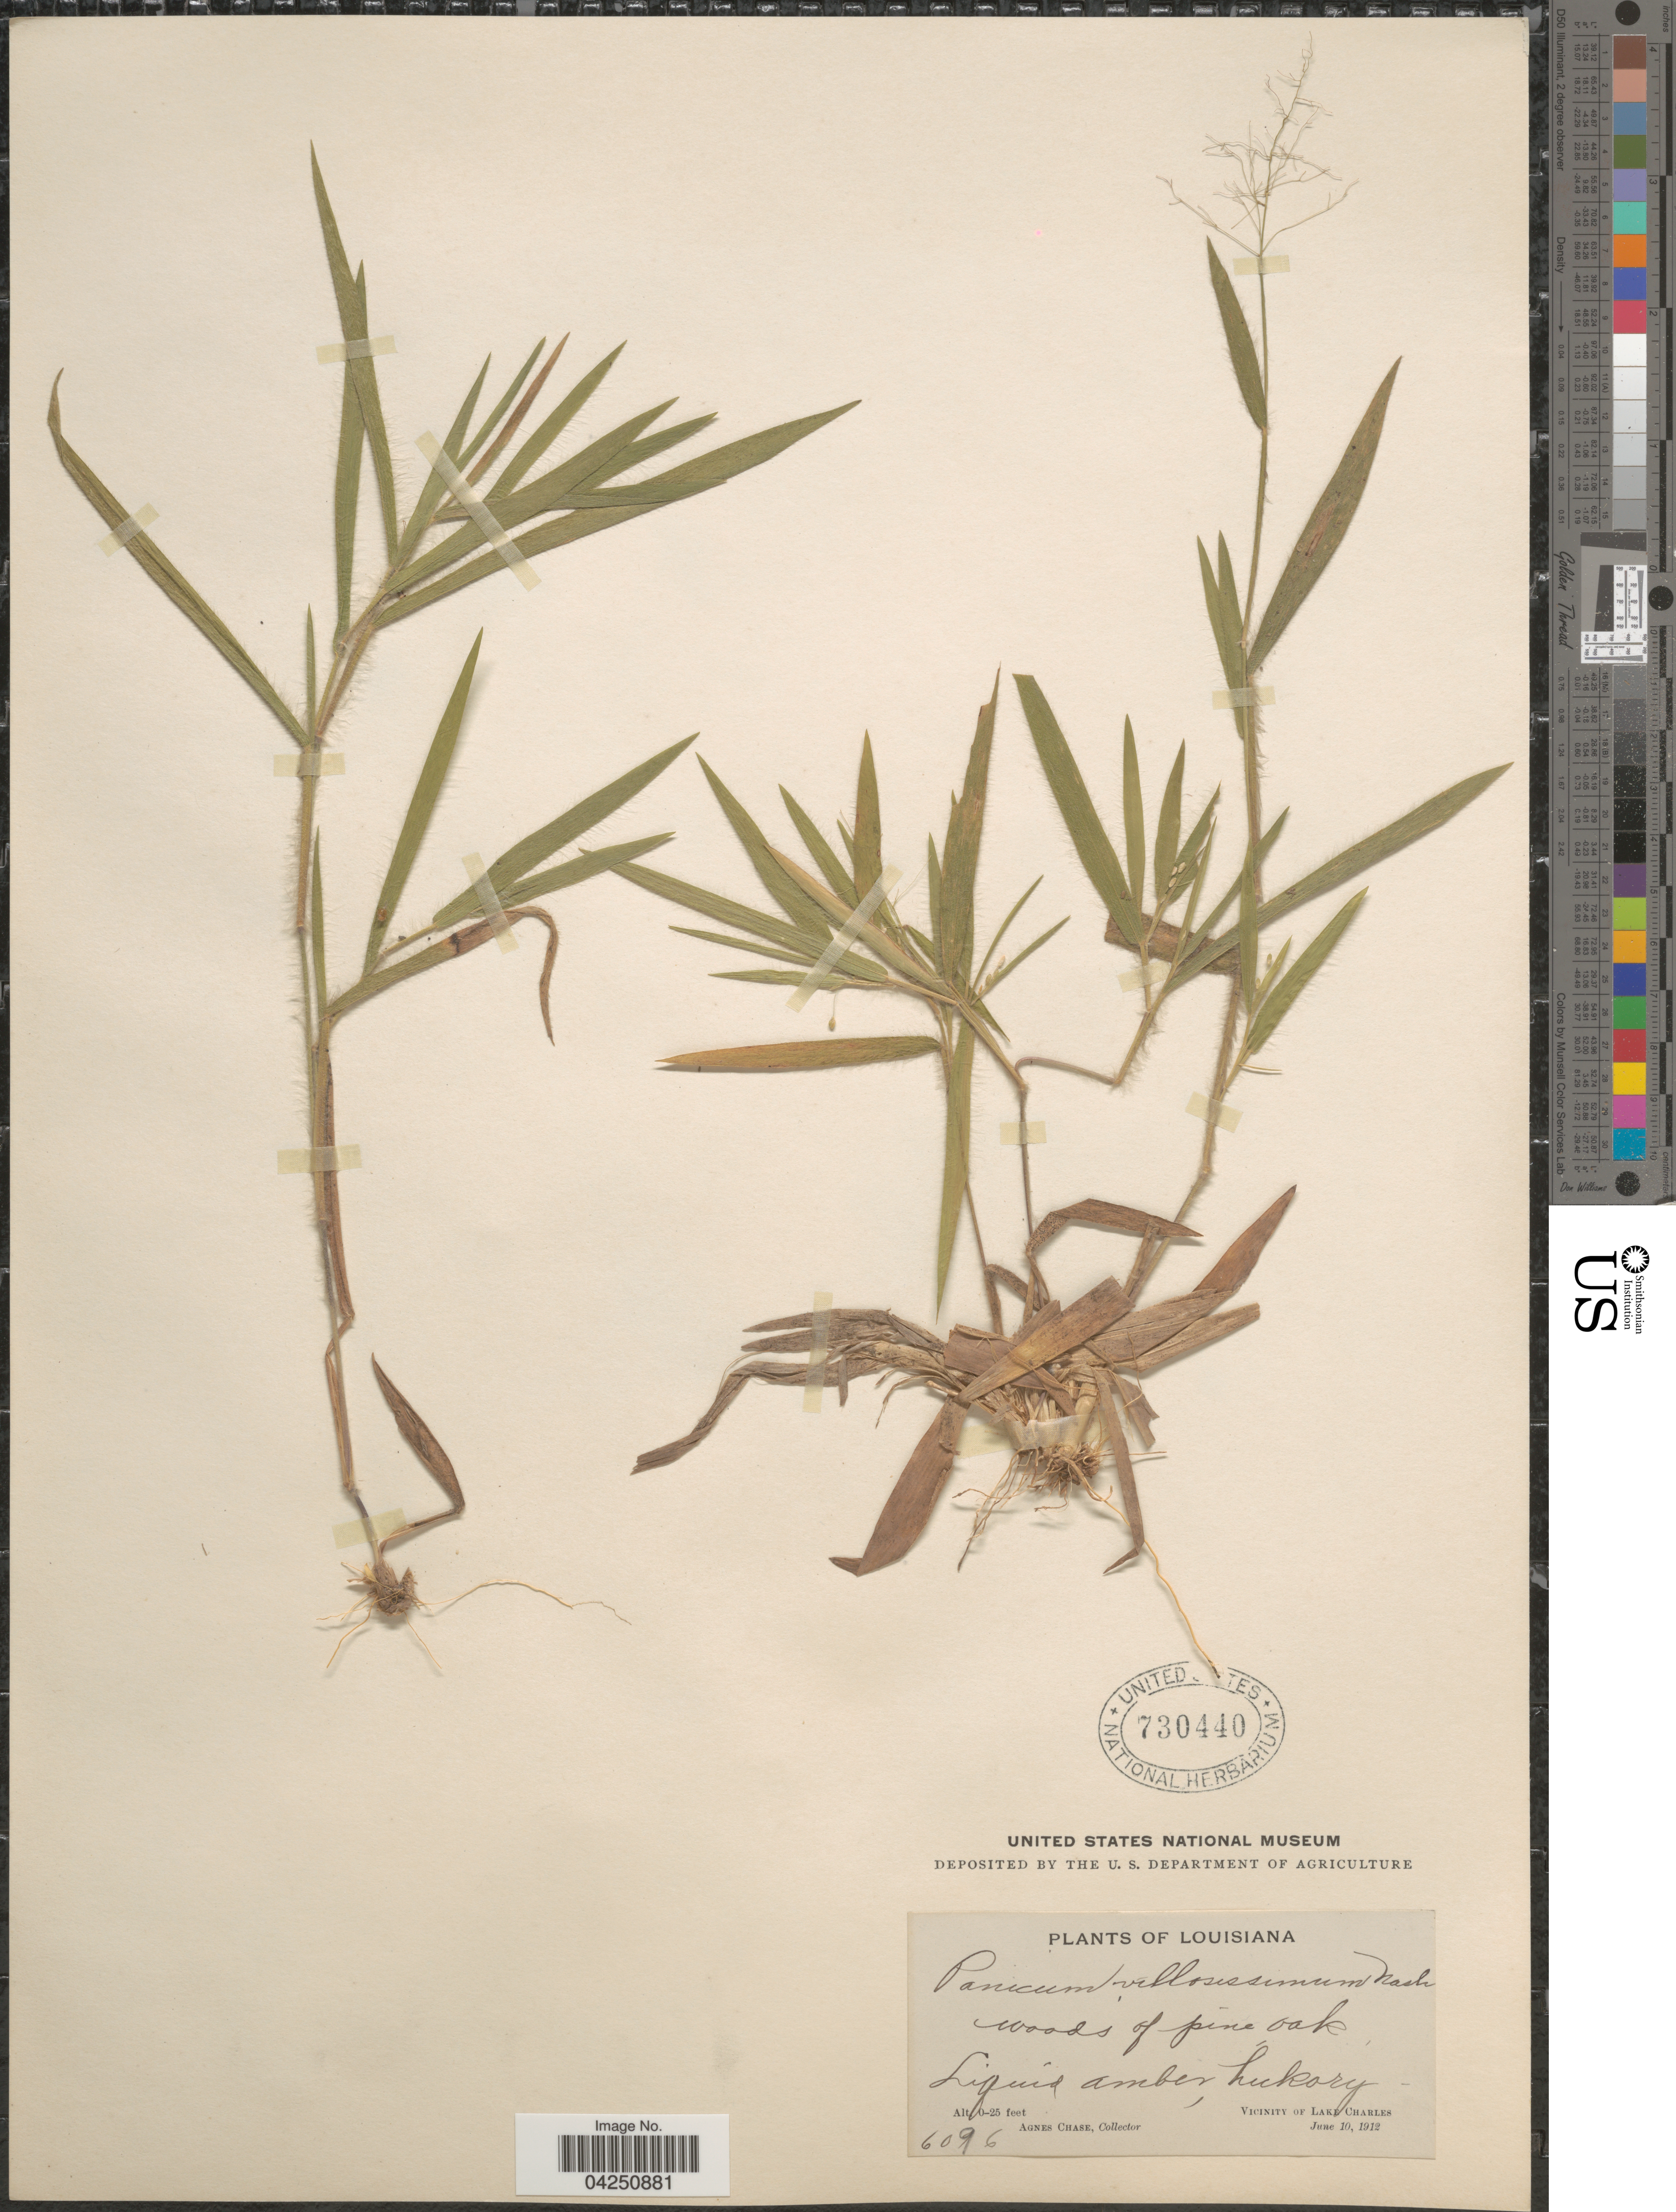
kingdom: Plantae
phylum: Tracheophyta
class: Liliopsida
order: Poales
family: Poaceae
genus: Dichanthelium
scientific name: Dichanthelium acuminatum var. acuminatum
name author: (Sw.) Gould & C.A. Clark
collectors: A. Chase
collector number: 6096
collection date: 1912-06-10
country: United States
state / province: Louisiana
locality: Vicinity of Lake Charles.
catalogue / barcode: US 730440